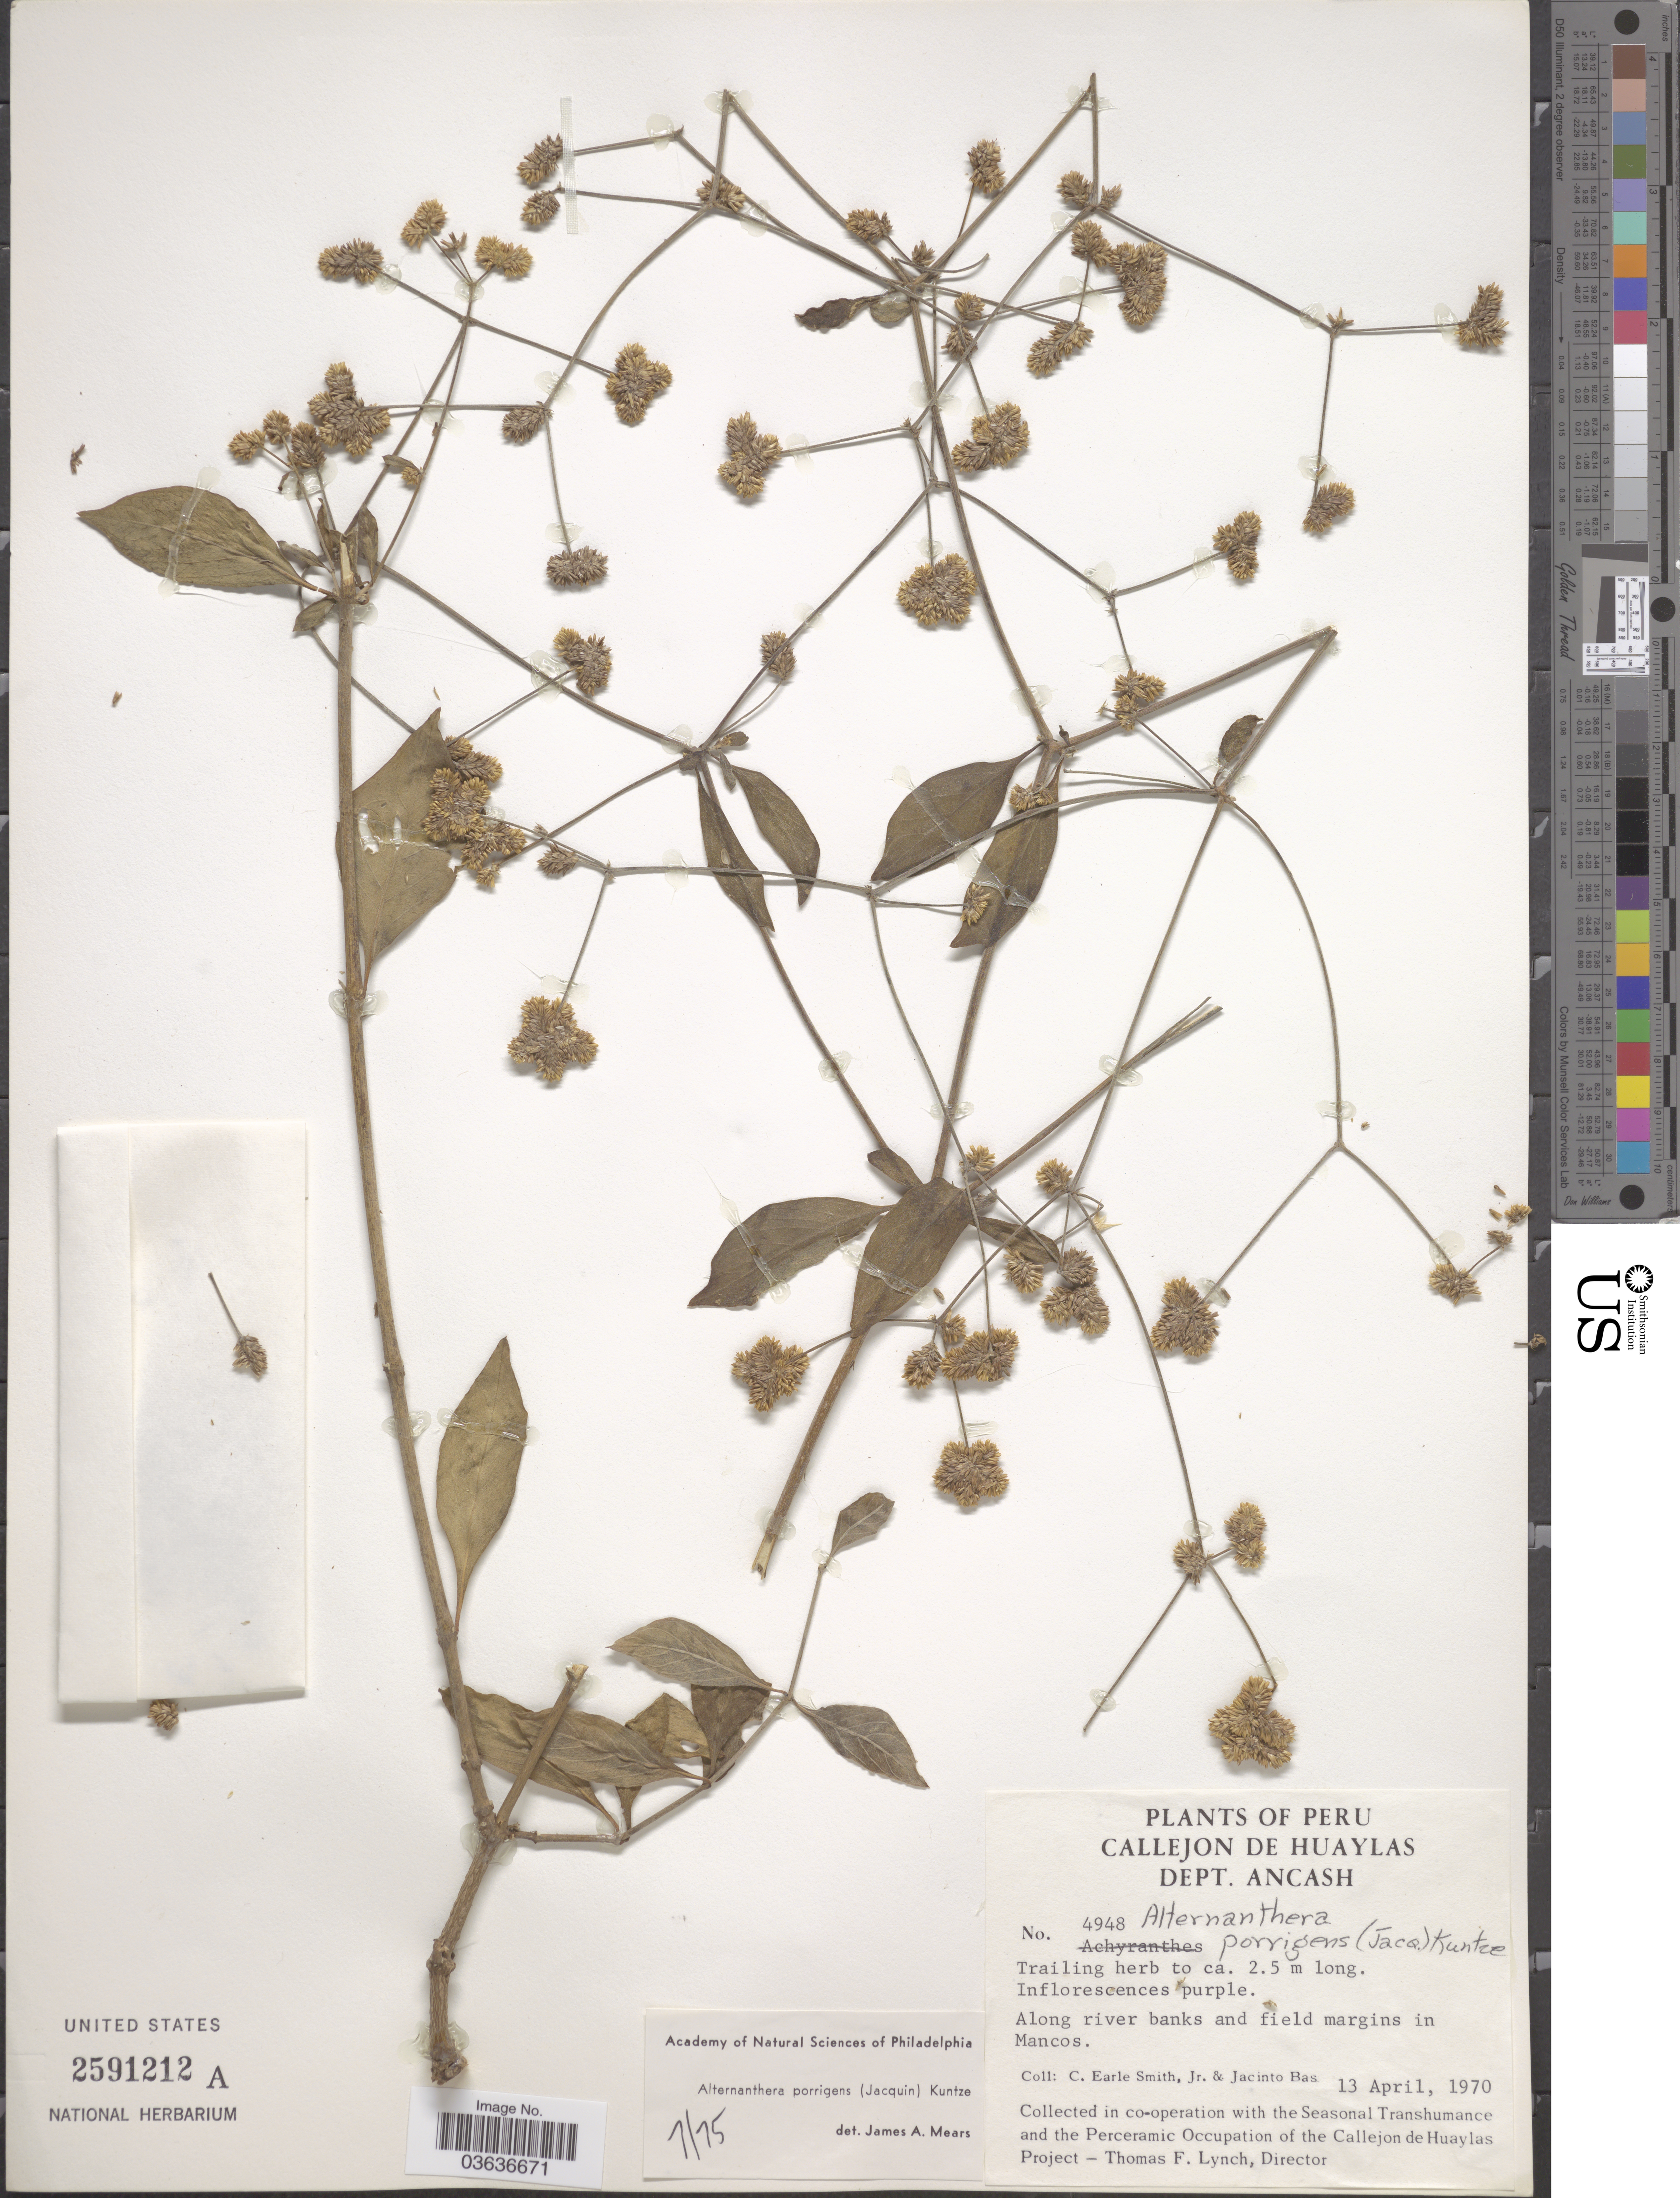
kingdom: Plantae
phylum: Tracheophyta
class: Magnoliopsida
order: Caryophyllales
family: Amaranthaceae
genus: Alternanthera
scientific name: Alternanthera porrigens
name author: (Jacq.) Kuntze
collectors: C. E. Smith Jr. & J. Bas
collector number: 4948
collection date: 1970-04-13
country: Peru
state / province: Ancash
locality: Callejon de Huaylas. Dept. Ancash. Along river banks and field margins in Mancos.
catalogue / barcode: US 2591212A